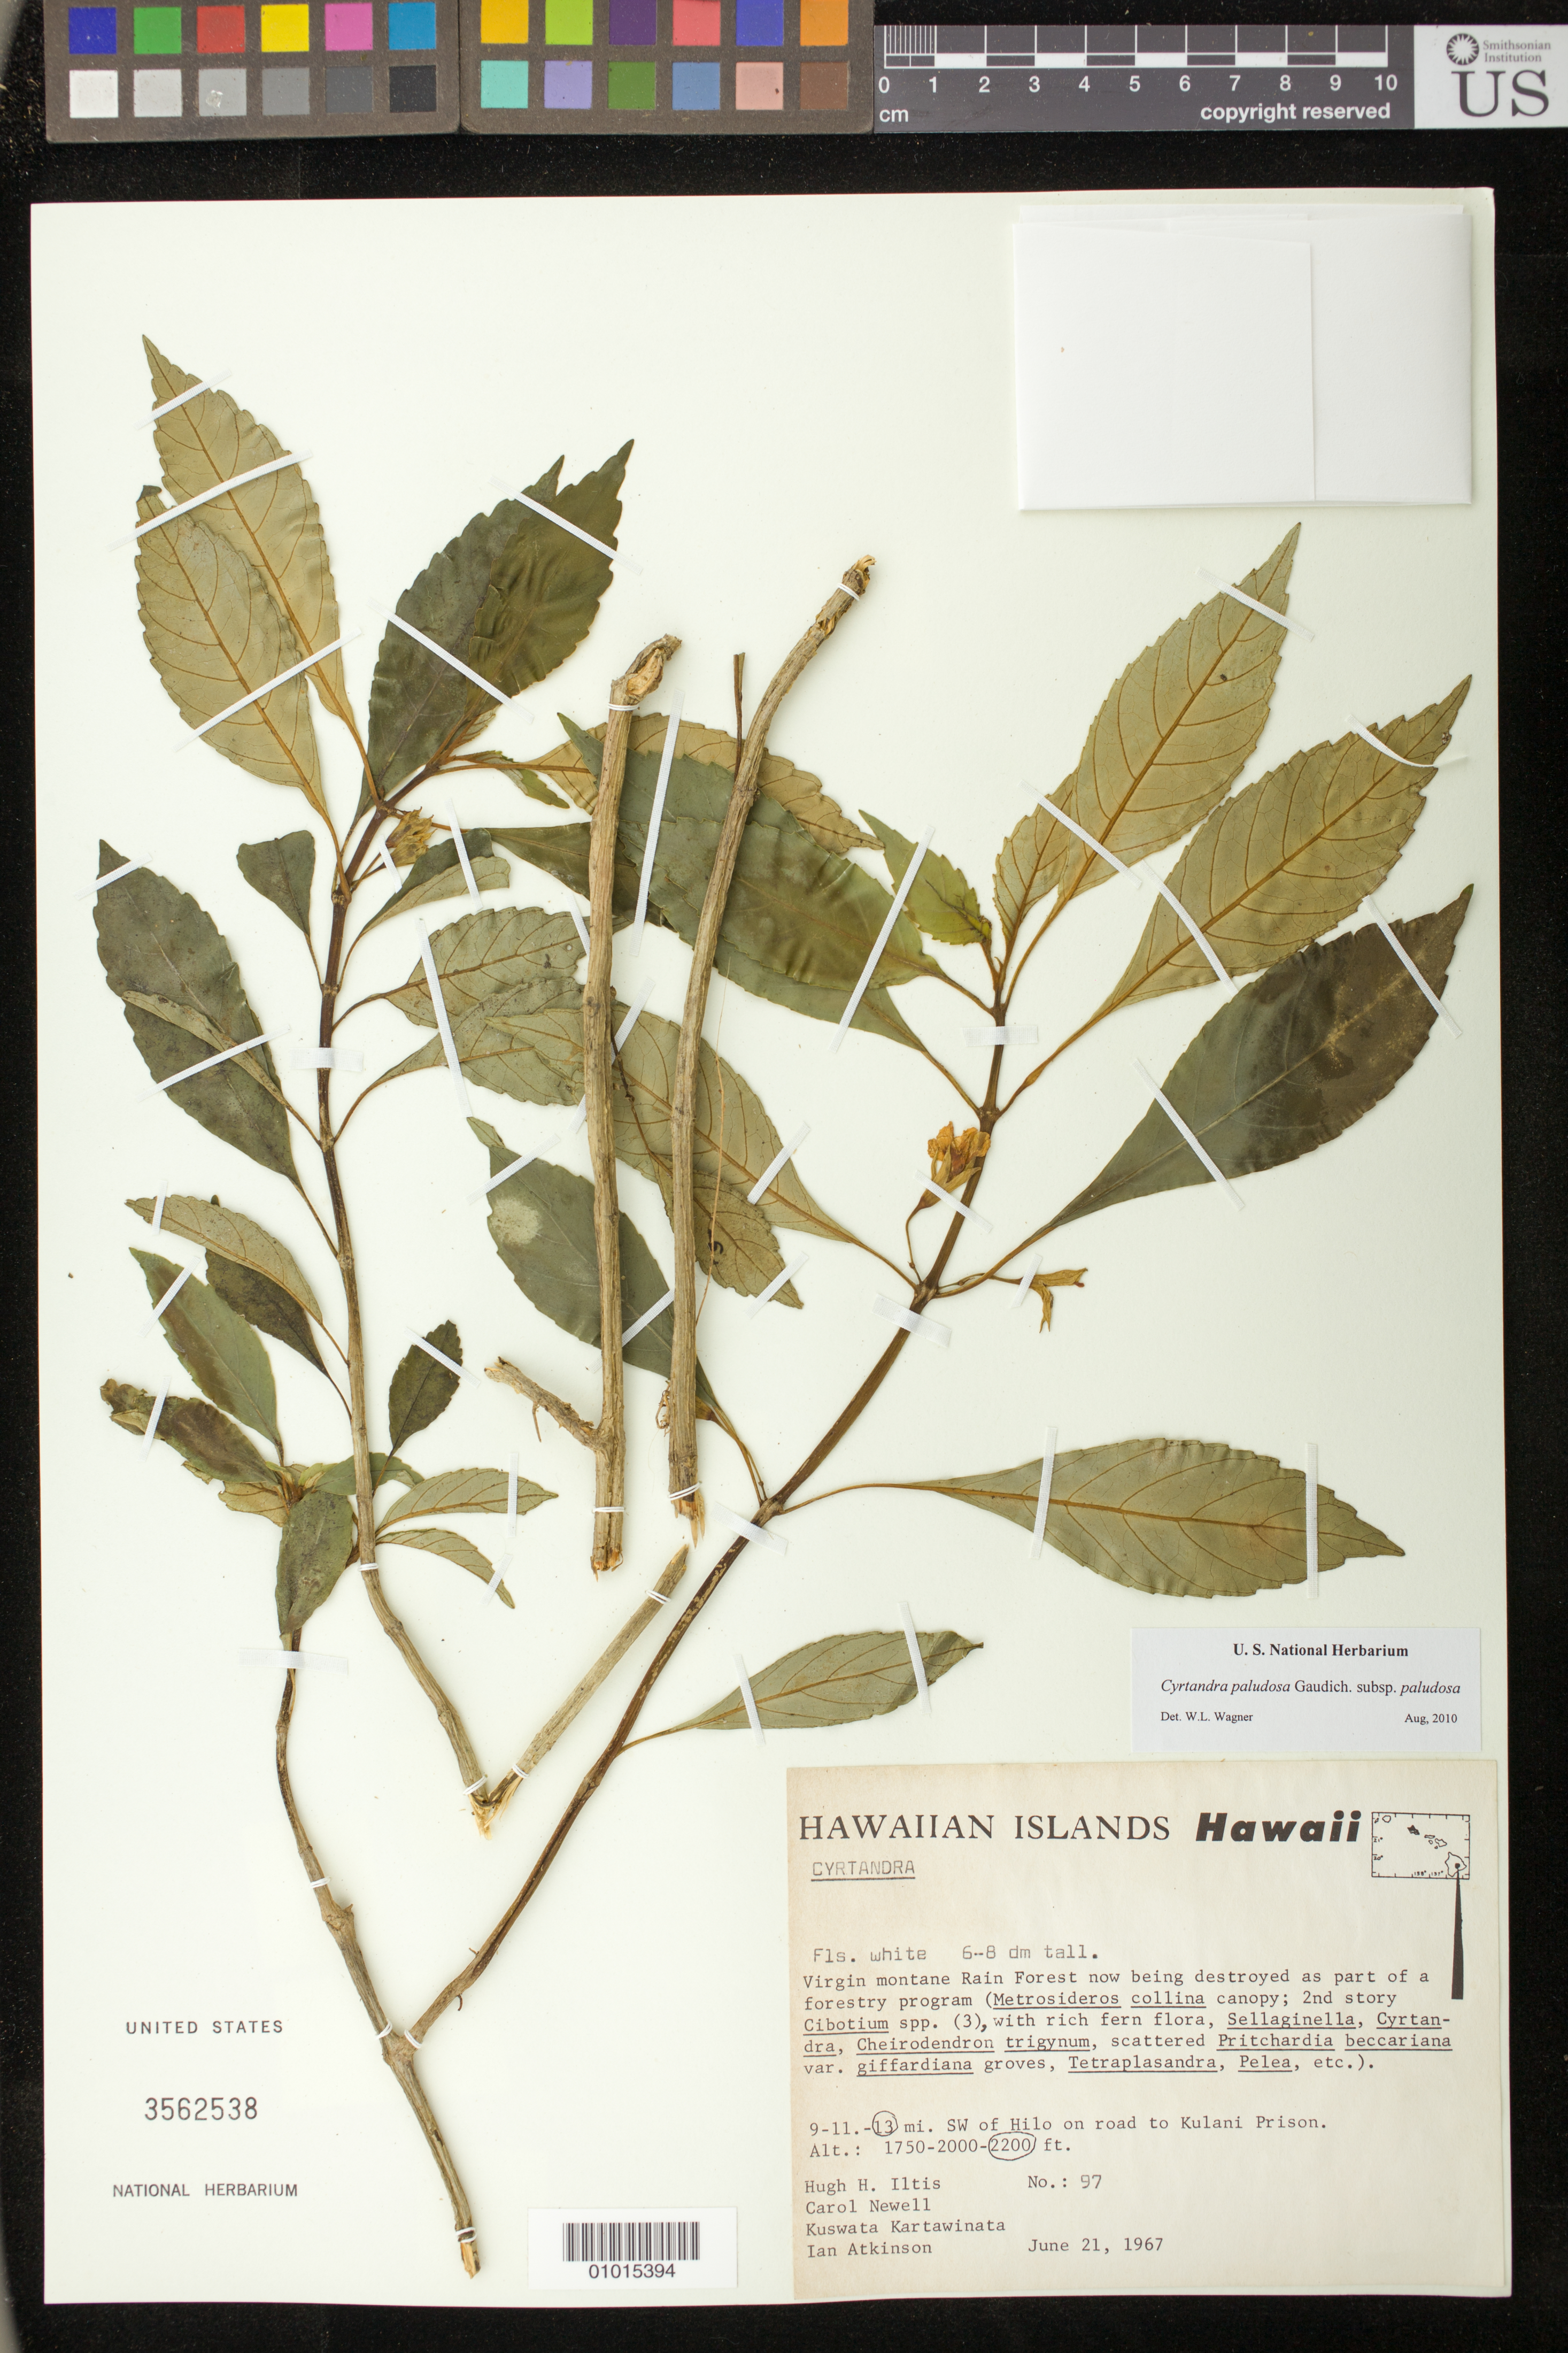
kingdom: Plantae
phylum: Tracheophyta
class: Magnoliopsida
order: Lamiales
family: Gesneriaceae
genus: Cyrtandra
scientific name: Cyrtandra paludosa var. paludosa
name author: Gaudich.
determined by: Wagner, W. L., (BOT), Smithsonian Institution - National Museum of Natural History (UNITED STATES)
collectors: H. H. Iltis, C. Newell, K. Kartawinata & I. Atkinson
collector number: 97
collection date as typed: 21 Jun 1967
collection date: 1967-06-21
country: United States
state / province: Hawaii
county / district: Hawaii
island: Hawaii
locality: SW of Hilo on road to Kulani Prison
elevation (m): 533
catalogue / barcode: US 3562538